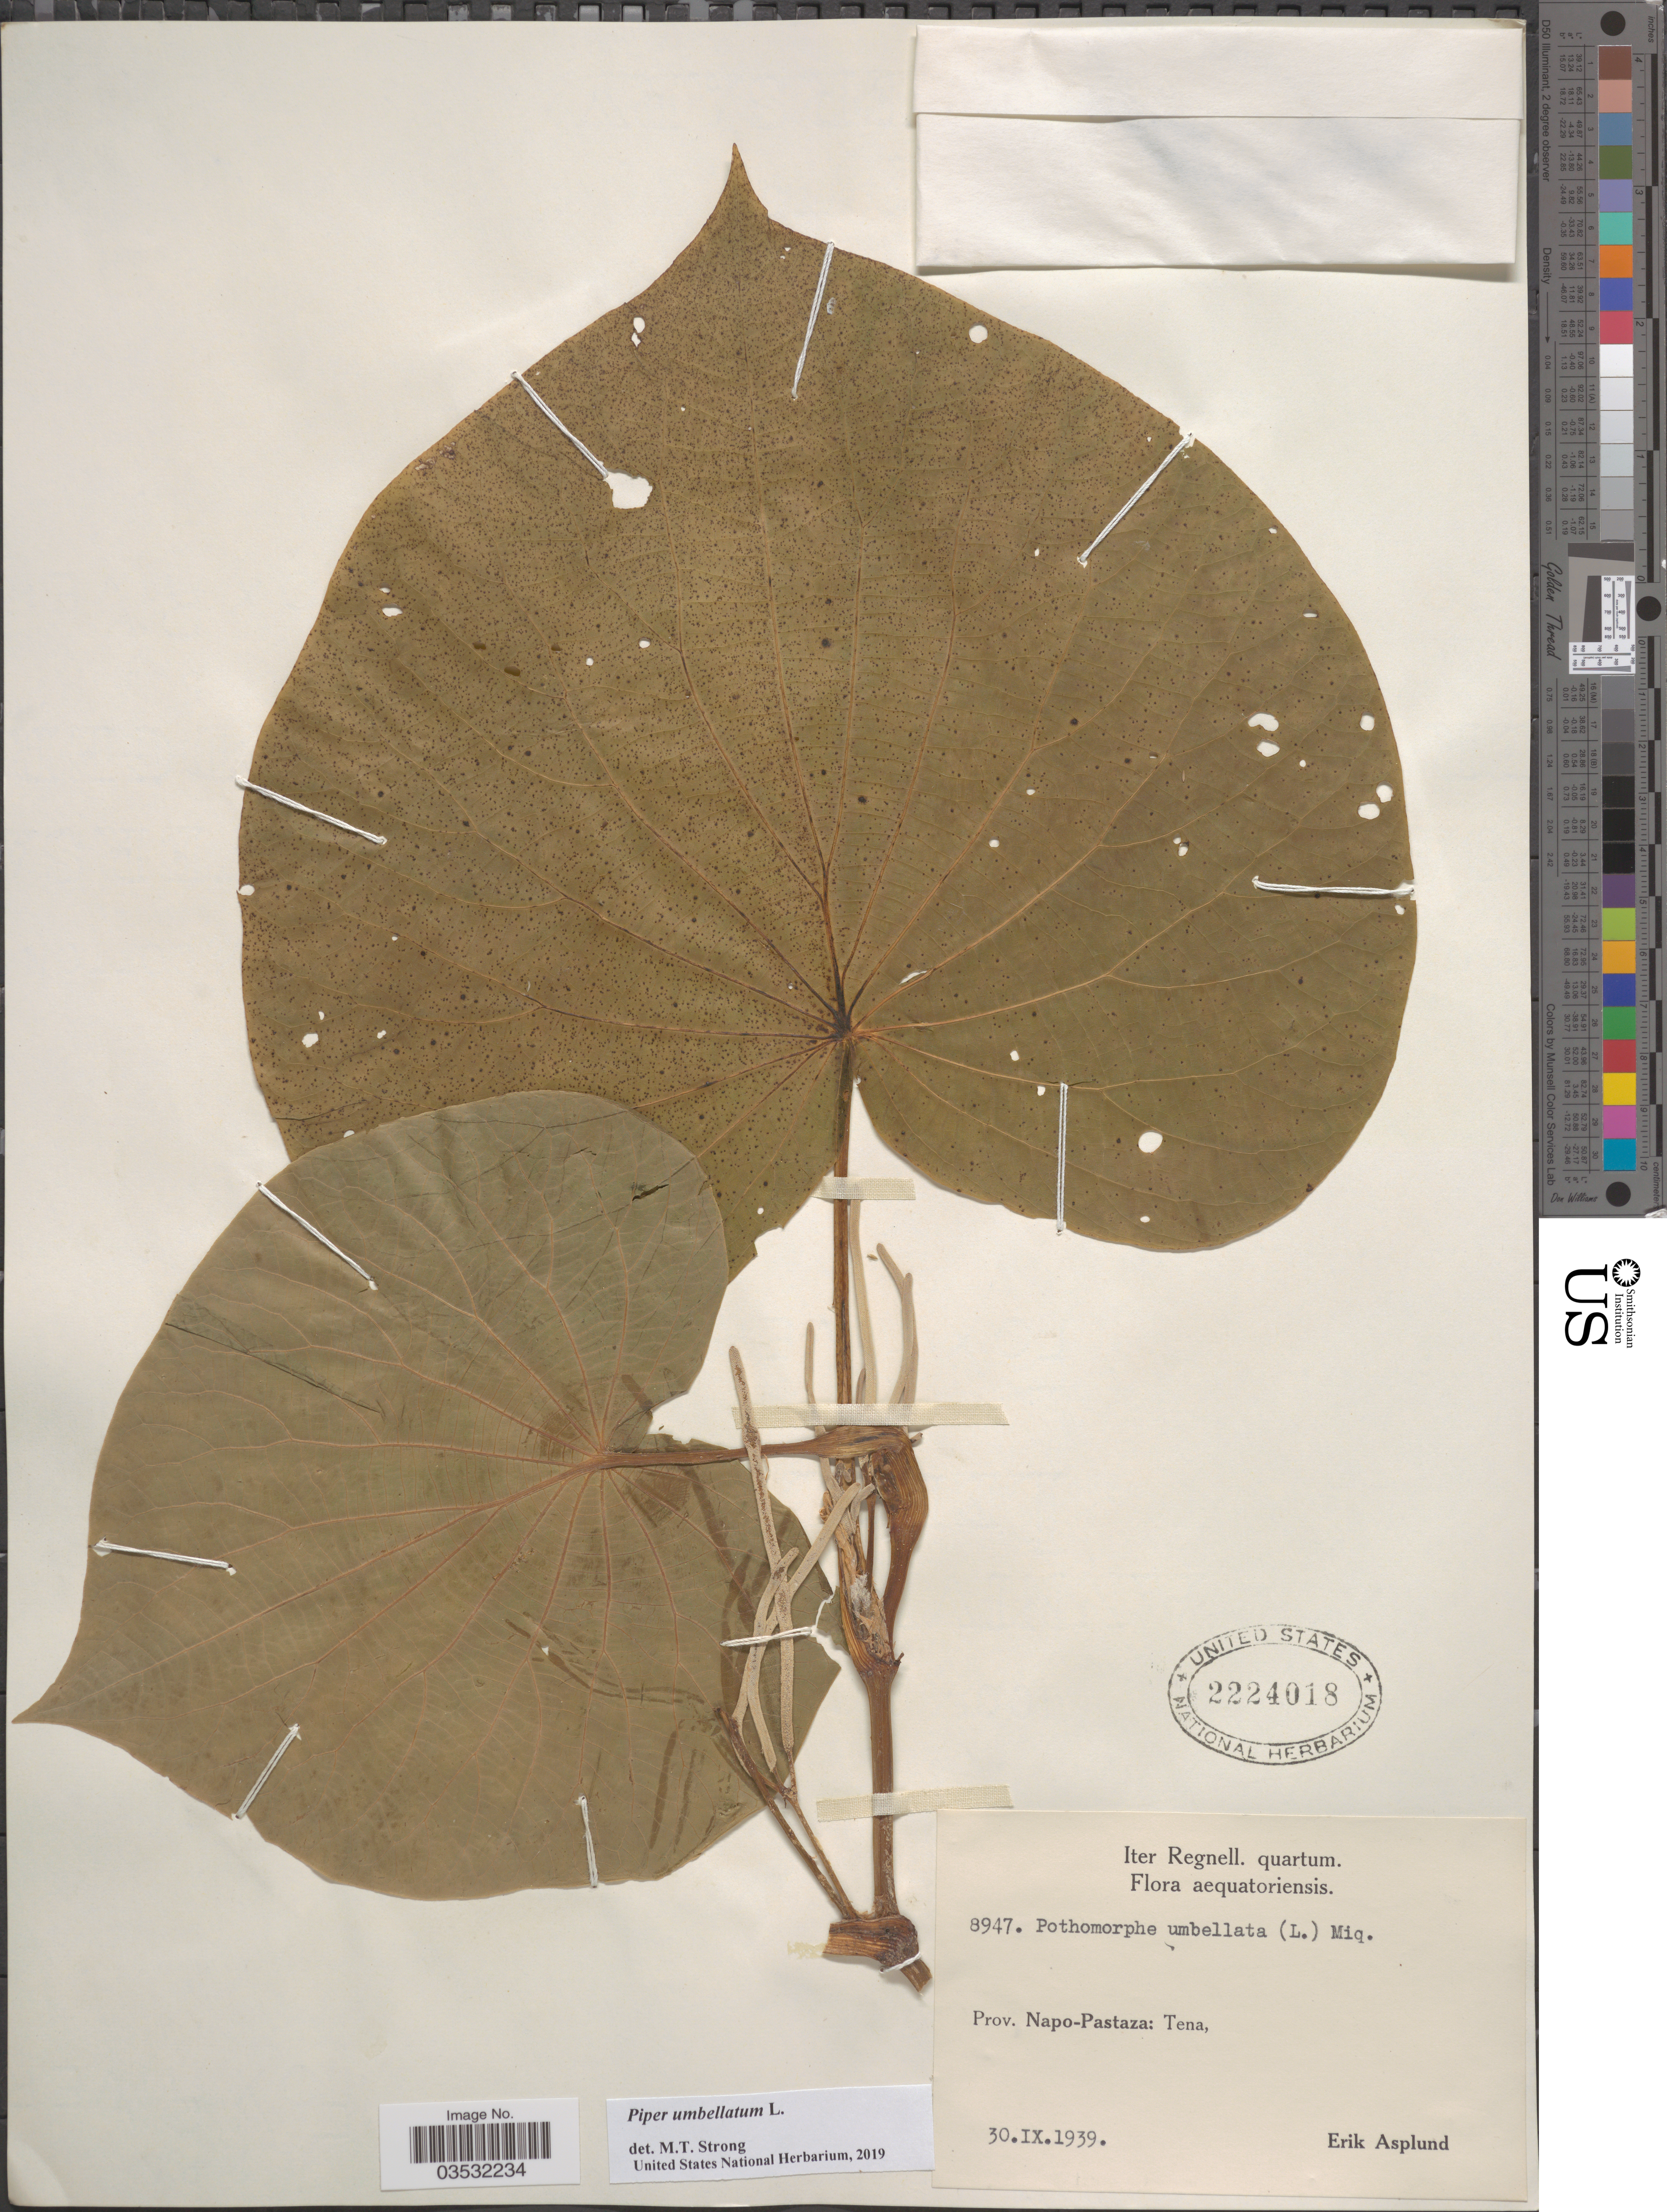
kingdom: Plantae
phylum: Tracheophyta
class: Magnoliopsida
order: Piperales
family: Piperaceae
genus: Piper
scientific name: Piper umbellatum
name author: L.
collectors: E. Asplund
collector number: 8947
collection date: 1939-09-30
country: Ecuador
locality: Aequatoriensis. Prov. Napo-Pastaza: Tena.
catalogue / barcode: US 2224018